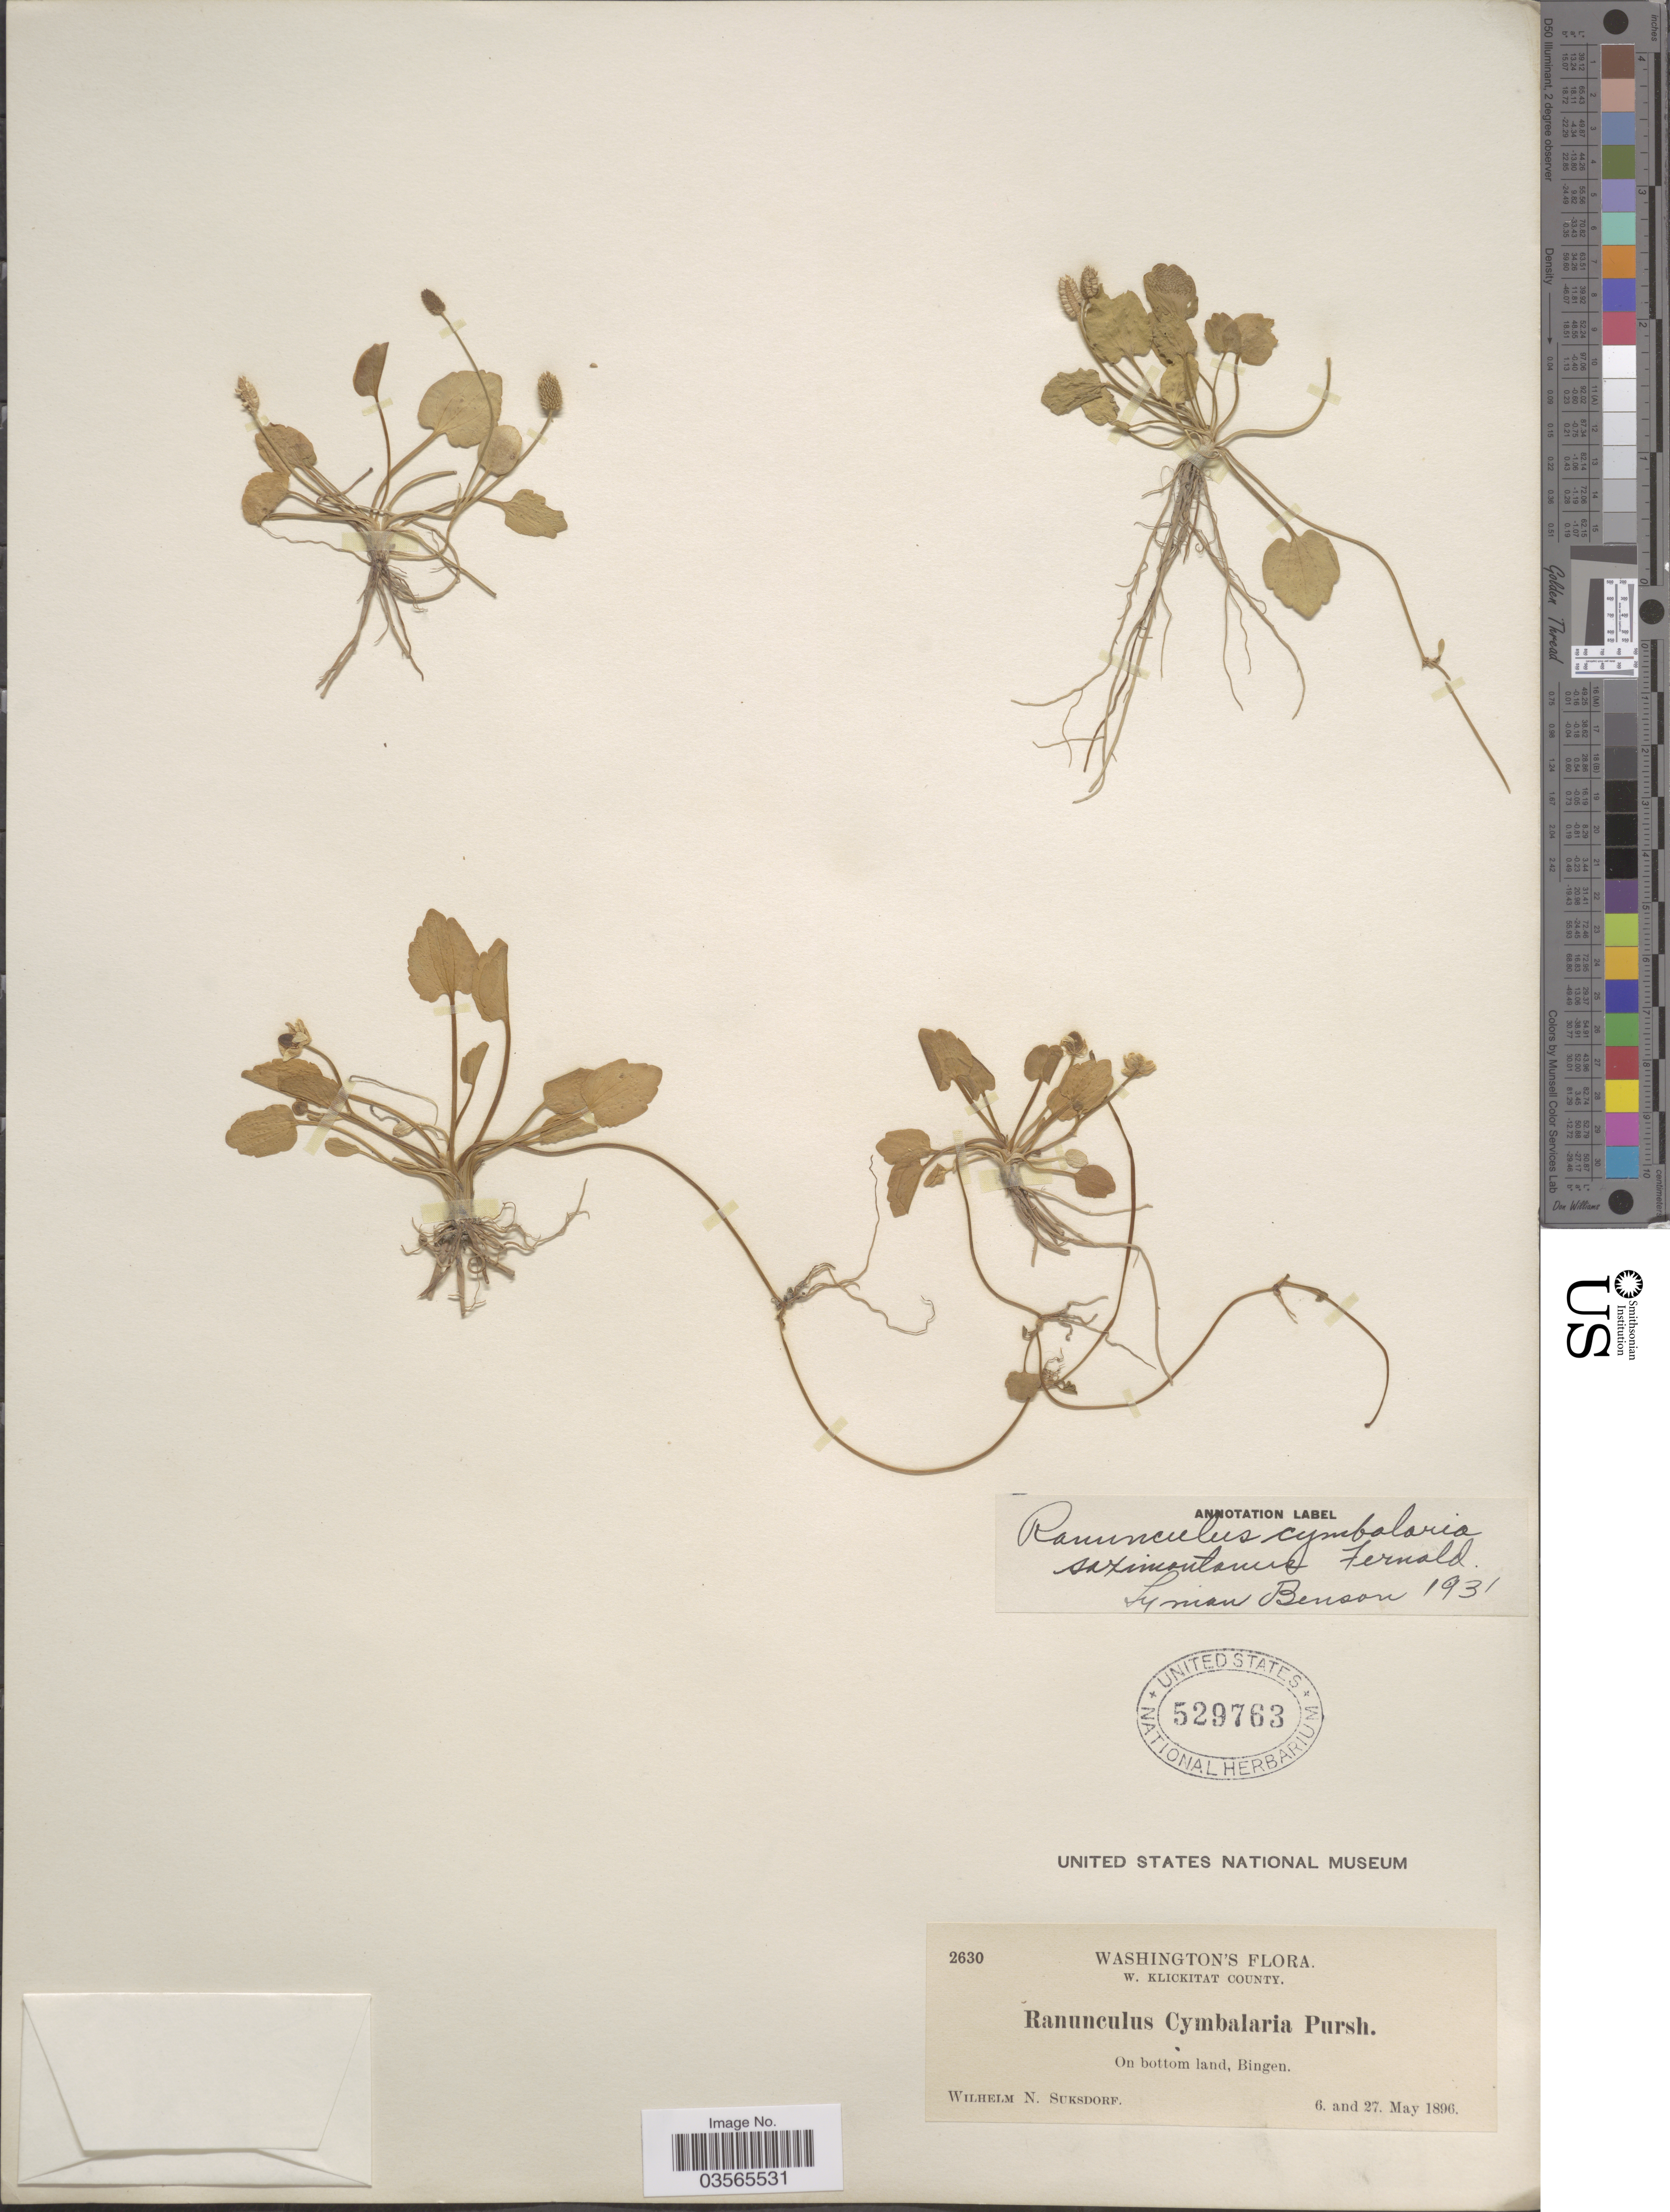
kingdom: Plantae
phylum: Tracheophyta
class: Magnoliopsida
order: Ranunculales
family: Ranunculaceae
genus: Halerpestes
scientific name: Halerpestes cymbalaria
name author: (Pursh) Greene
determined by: Strong, M. T., (US), Smithsonian Institution - National Museum of Natural History (UNITED STATES)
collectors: W. N. Suksdorf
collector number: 2630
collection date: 1896-05-06/1896-05-27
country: United States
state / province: Washington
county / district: Klickitat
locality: W. Klickitat County. On bottom land, Bingen.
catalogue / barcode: US 529763